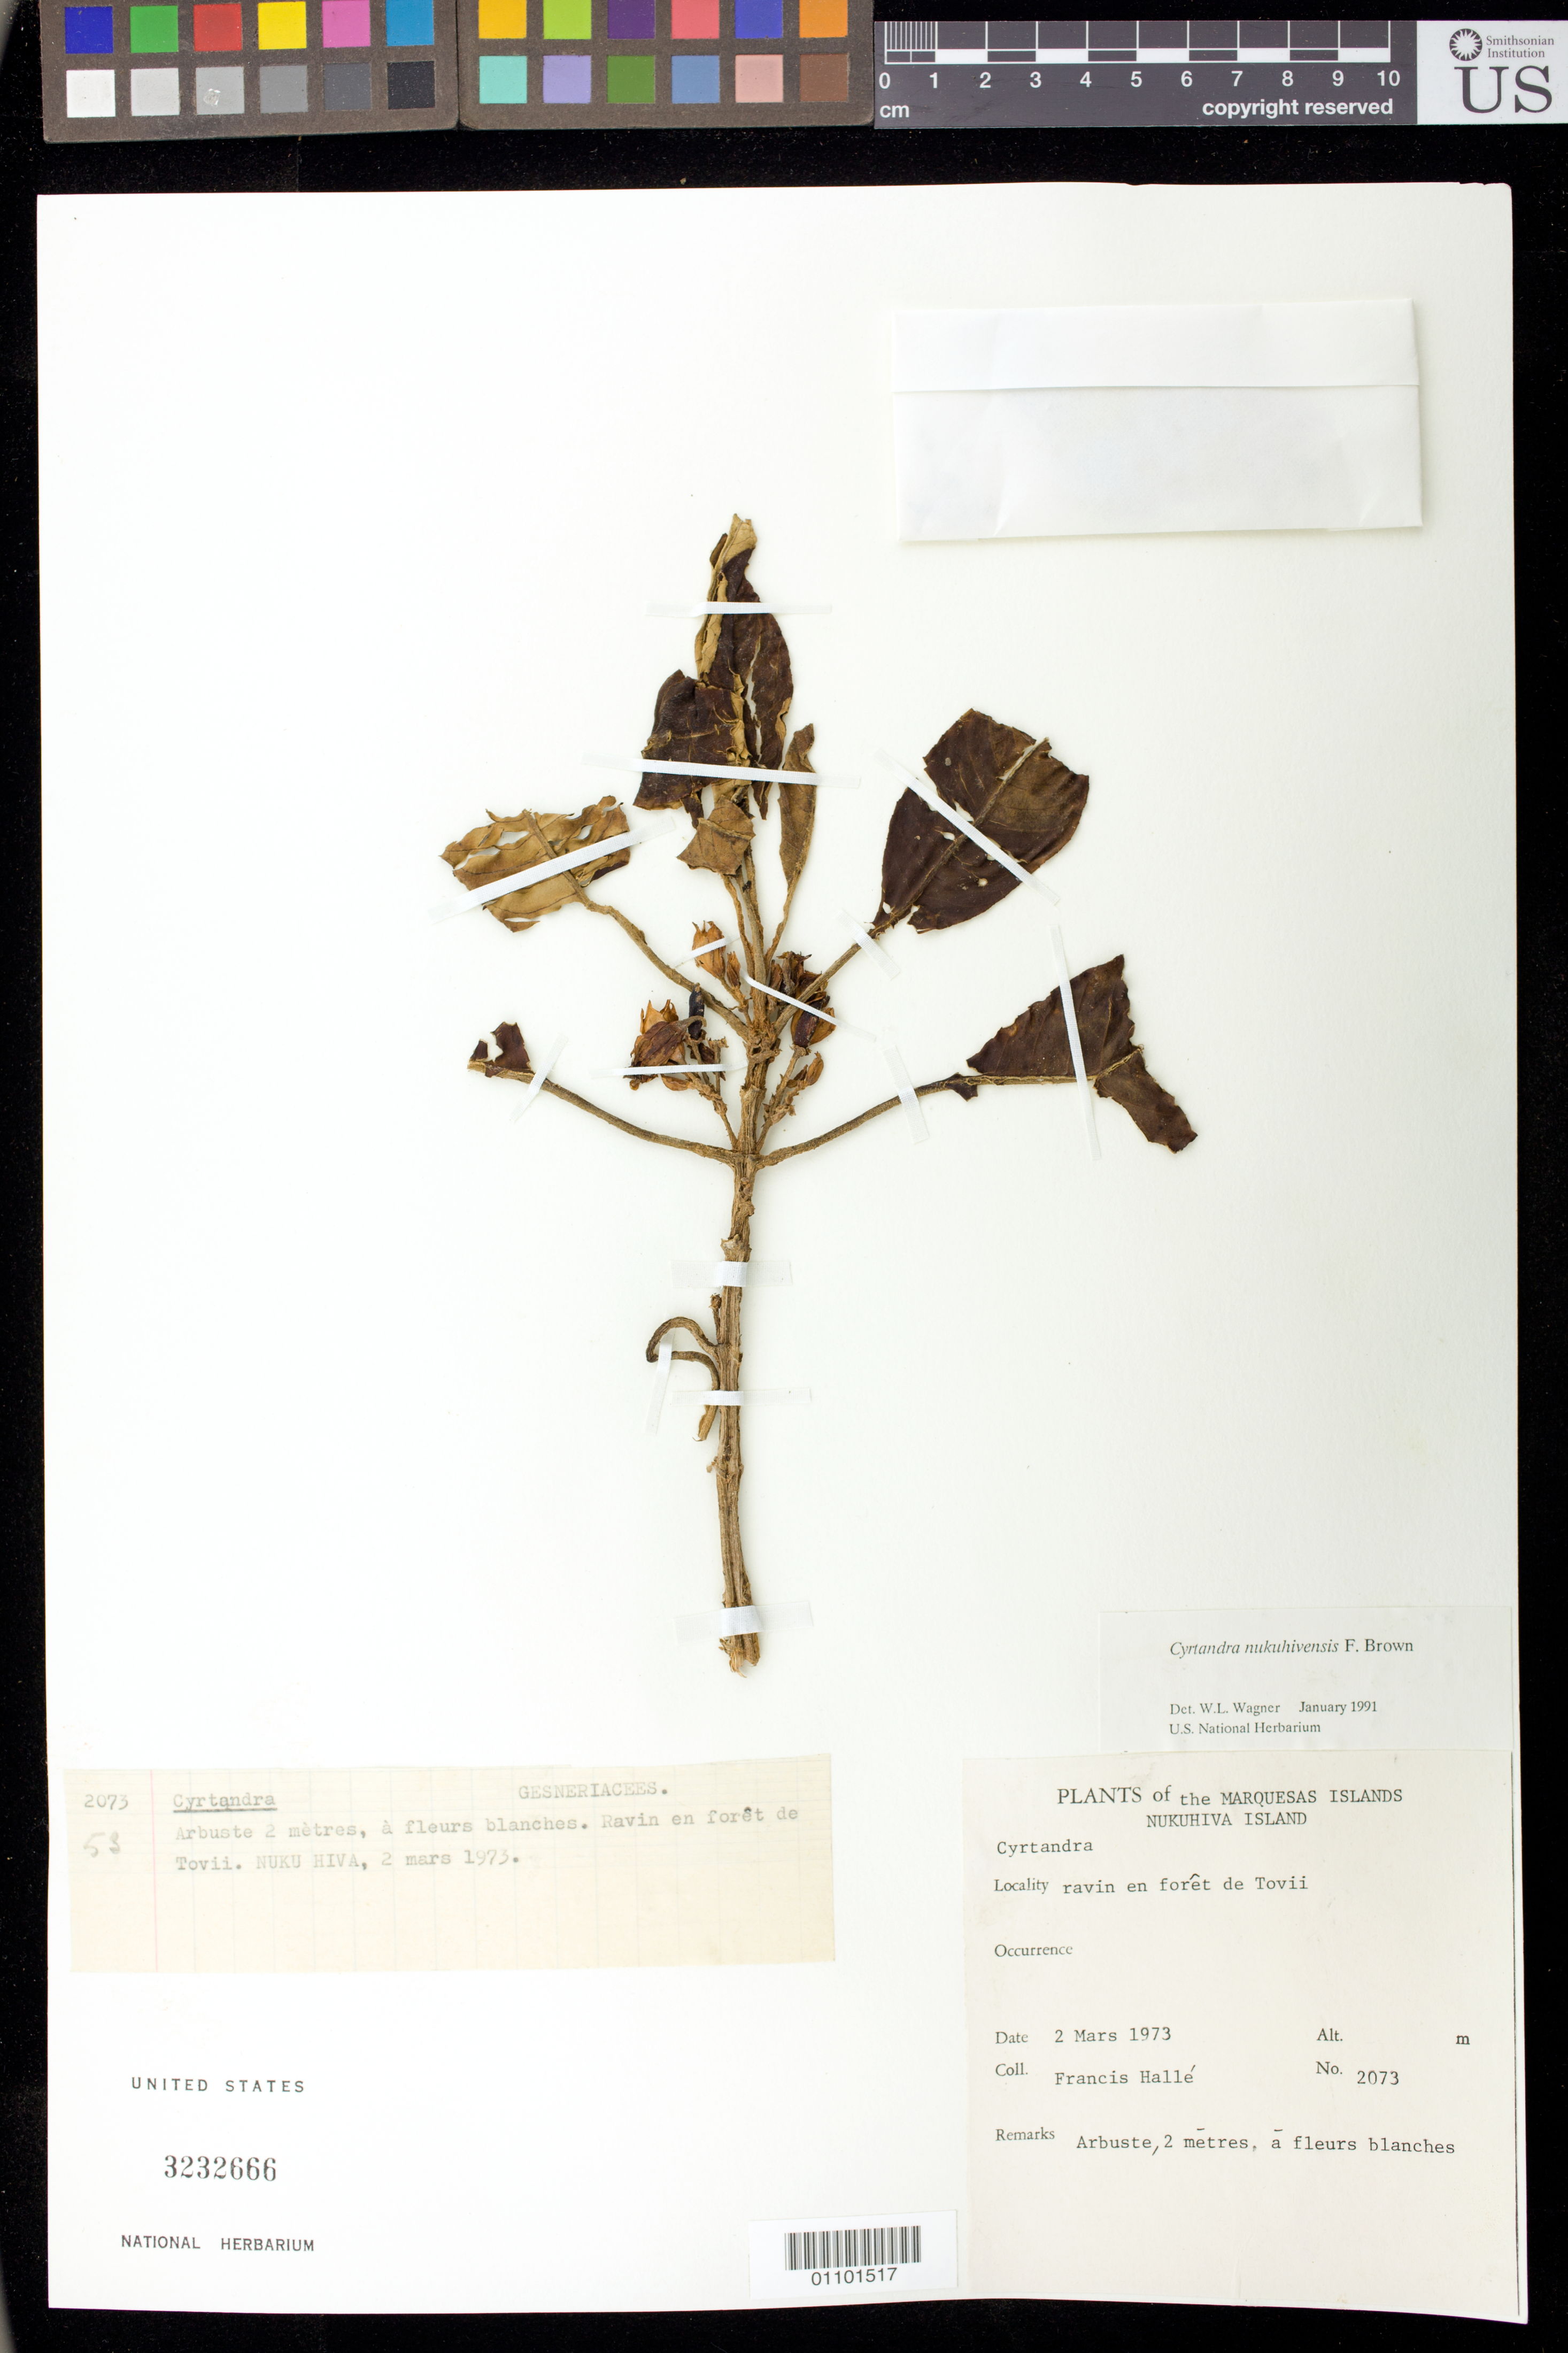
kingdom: Plantae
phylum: Tracheophyta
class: Magnoliopsida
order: Lamiales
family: Gesneriaceae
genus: Cyrtandra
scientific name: Cyrtandra nukuhivensis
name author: F. Br.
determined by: Wagner, W. L., (BOT), Smithsonian Institution - National Museum of Natural History (UNITED STATES)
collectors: F. Hallé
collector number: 2073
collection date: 1973-03-02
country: French Polynesia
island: Nuku Hiva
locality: ravine en forêt de Toovii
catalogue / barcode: US 3232666